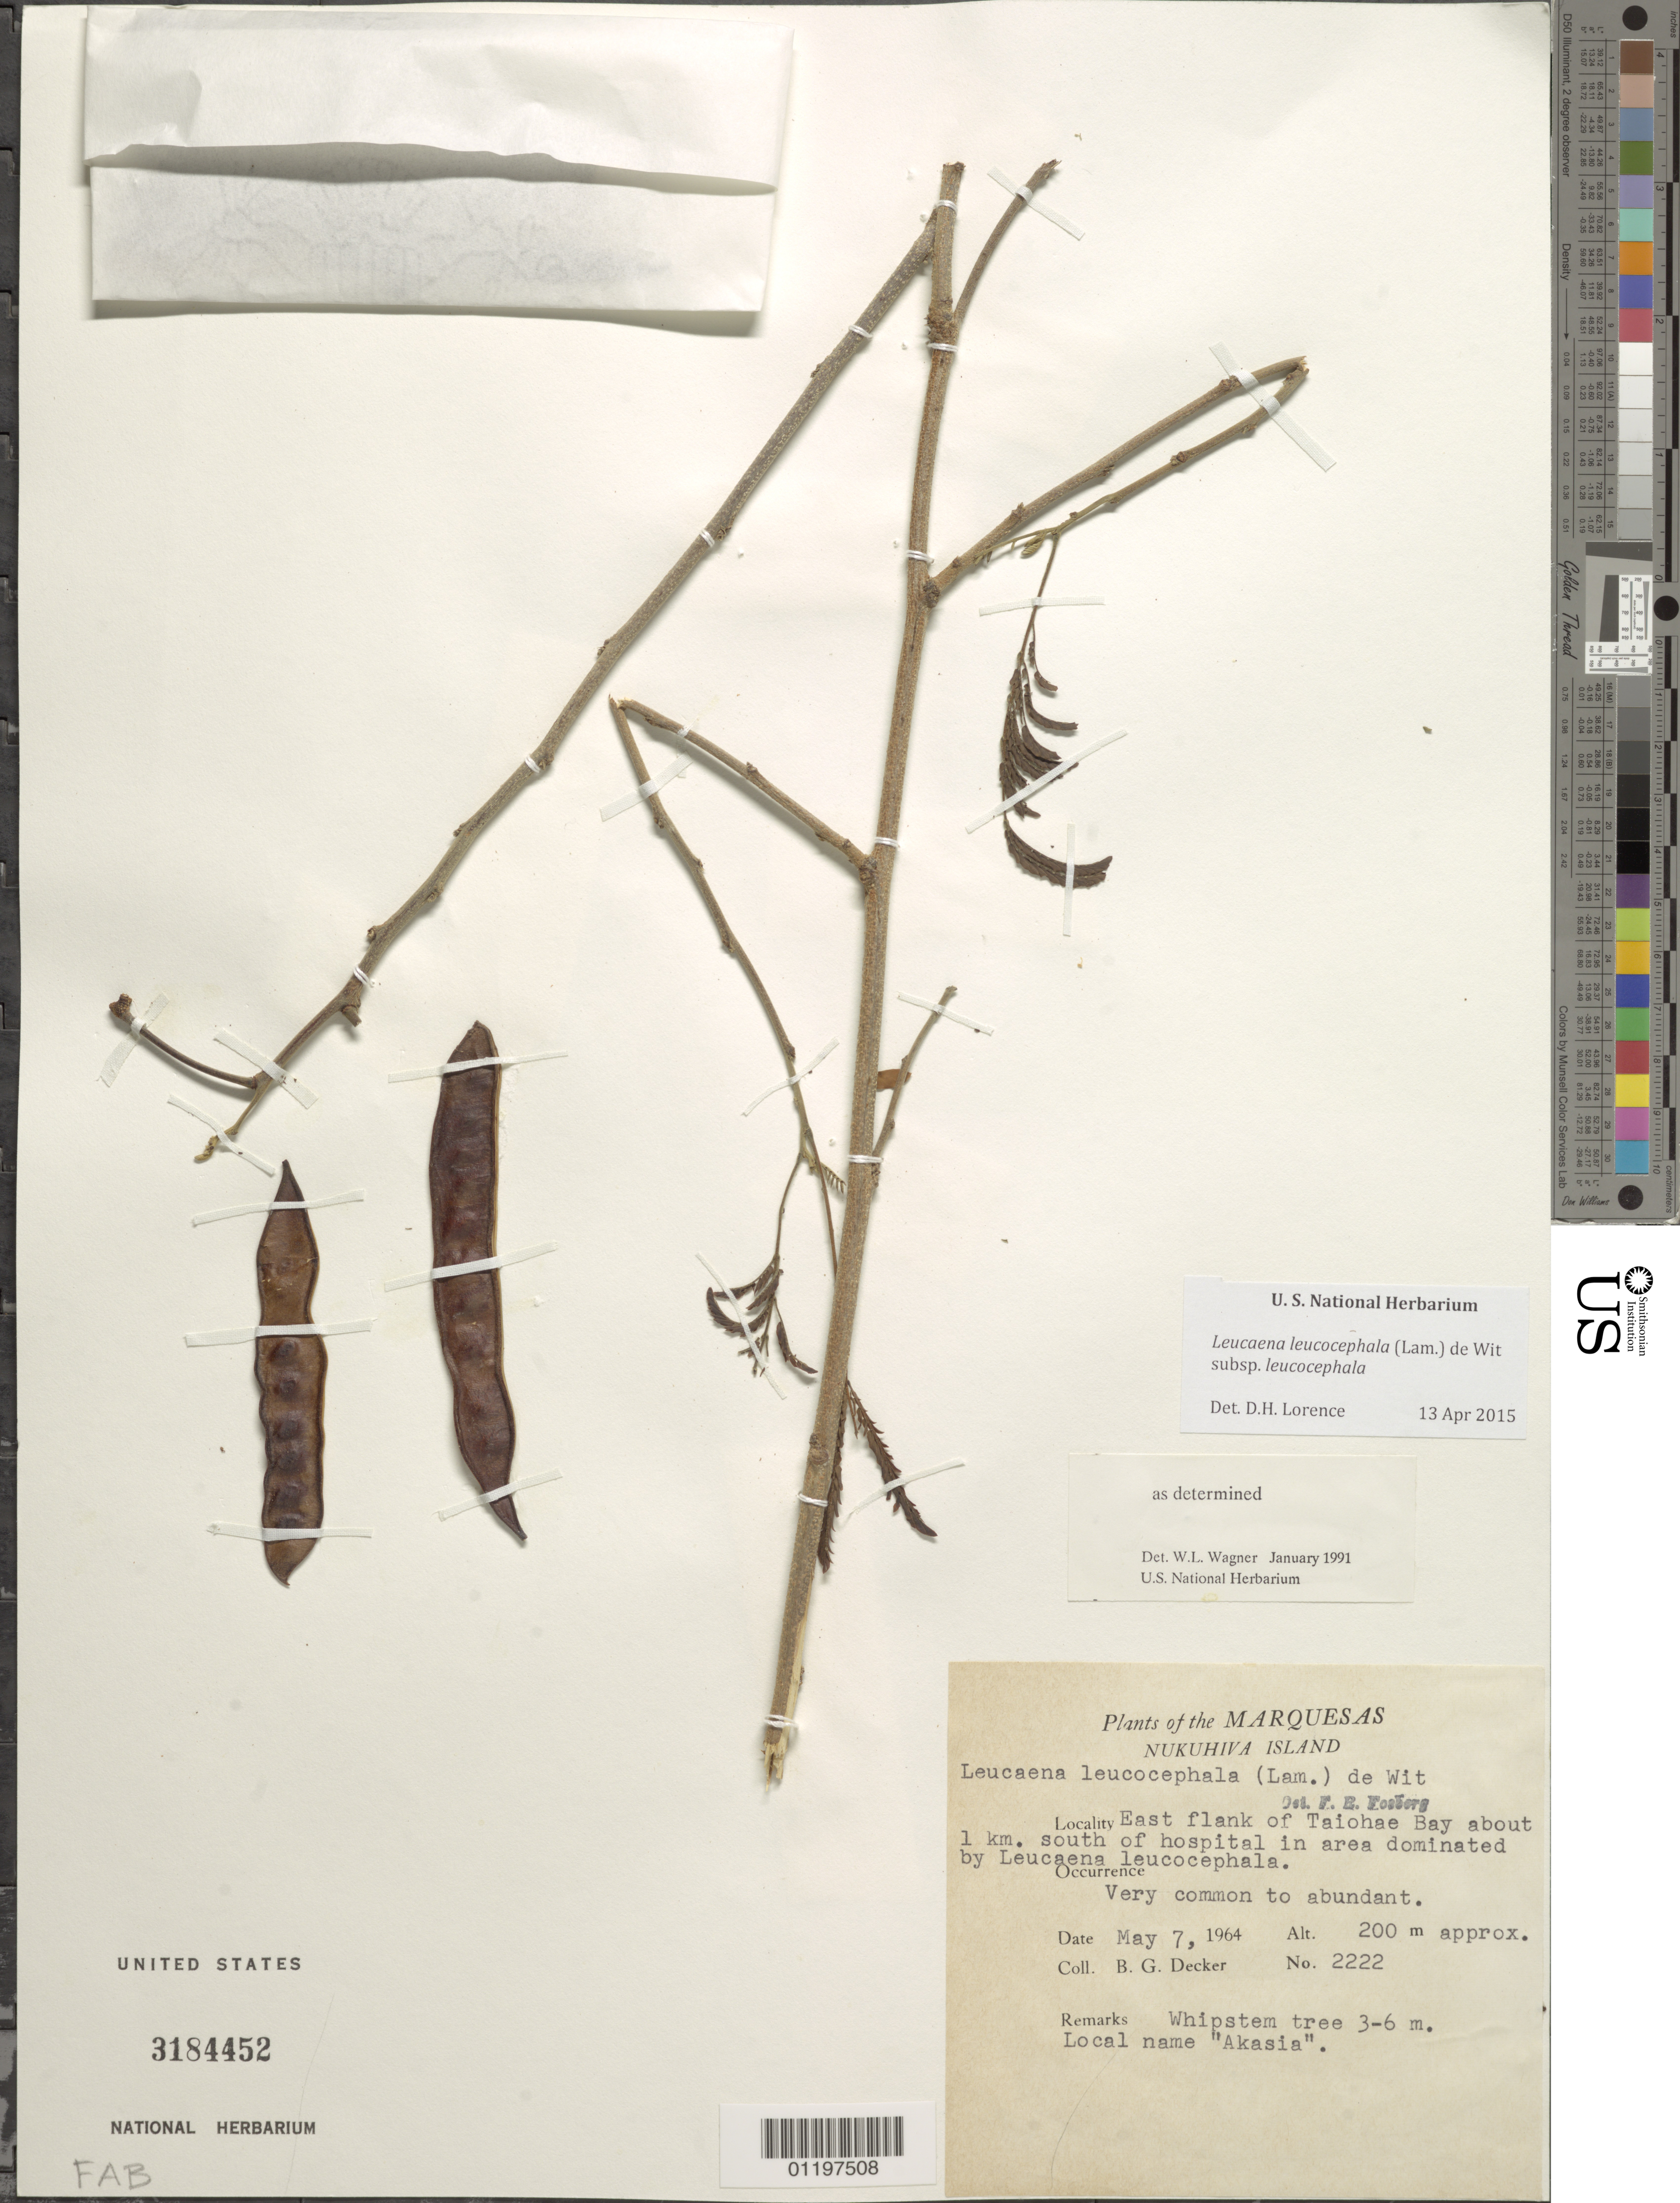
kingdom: Plantae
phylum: Tracheophyta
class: Magnoliopsida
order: Fabales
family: Fabaceae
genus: Leucaena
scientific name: Leucaena leucocephala subsp. leucocephala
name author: (Lam.) de Wit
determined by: Lorence, David H., (PTBG), National Tropical Botanical Garden (UNITED STATES)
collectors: B. G. Decker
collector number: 2222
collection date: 1964-05-07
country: French Polynesia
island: Nuku Hiva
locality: E flank of Taiohae Bay about 1 km S of hospital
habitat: Very common to abundant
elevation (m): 200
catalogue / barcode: US 3184452